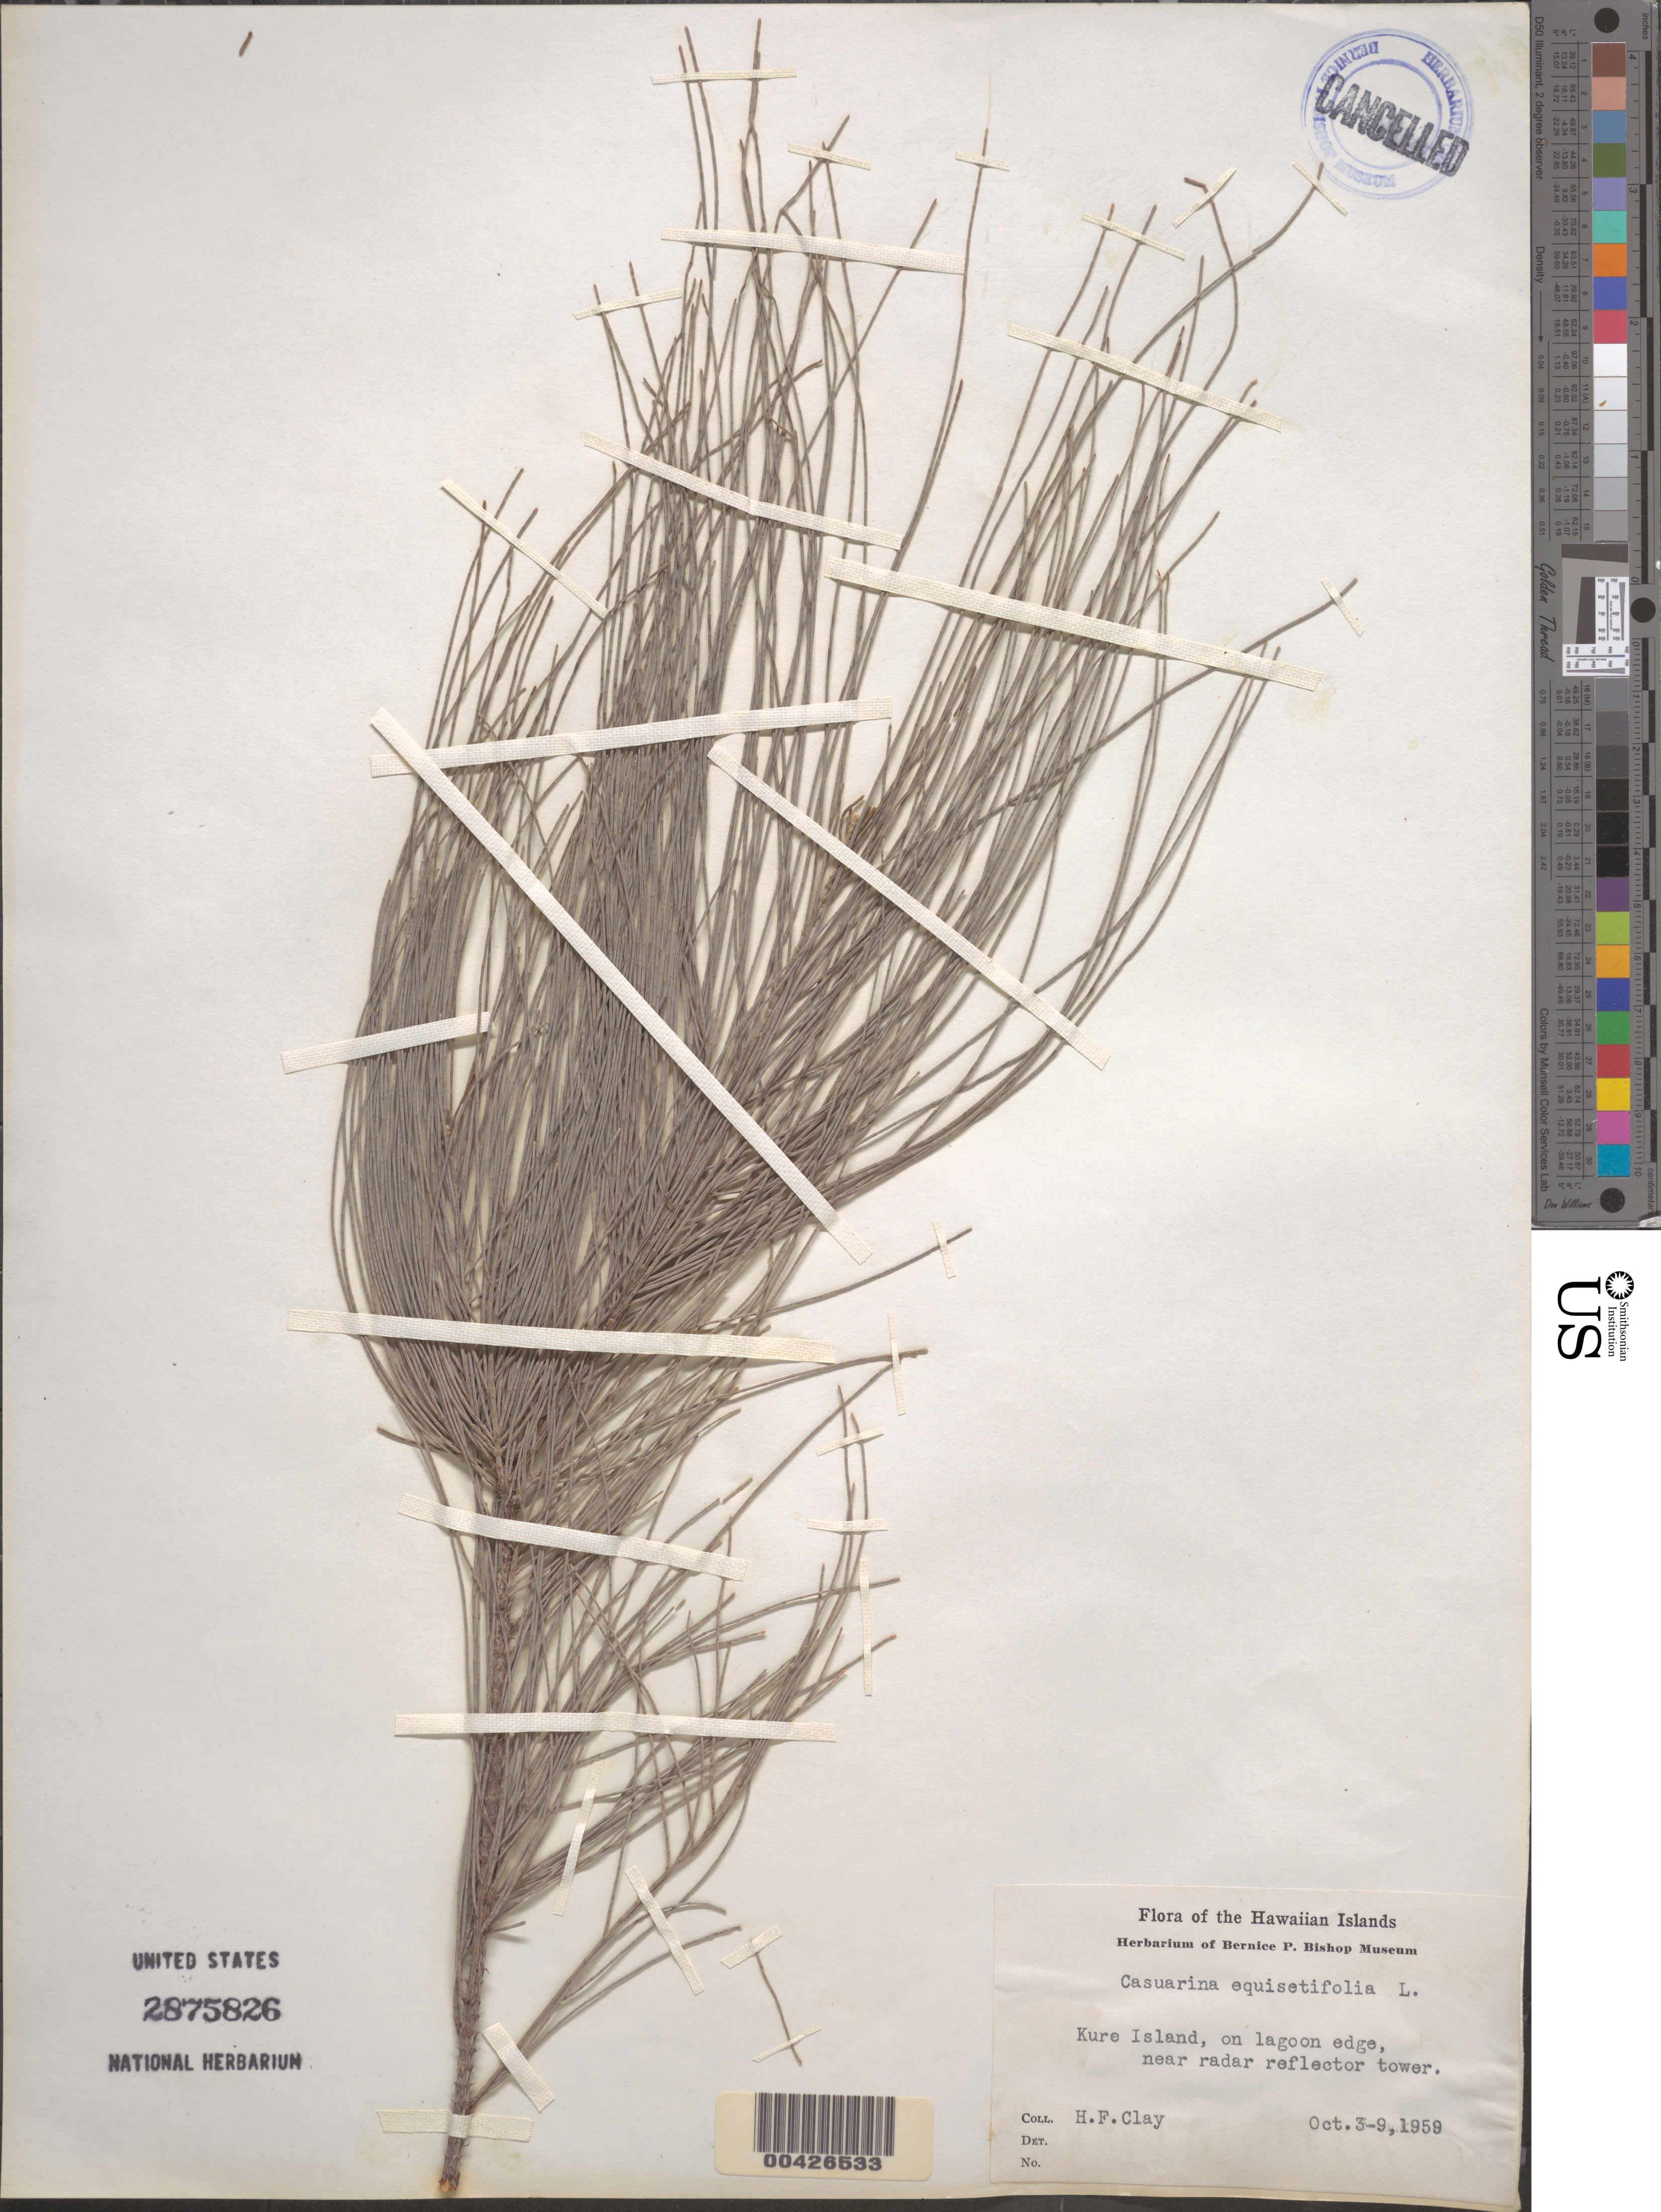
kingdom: Plantae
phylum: Tracheophyta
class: Magnoliopsida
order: Fagales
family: Casuarinaceae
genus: Casuarina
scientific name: Casuarina equisetifolia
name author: L.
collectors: H. Clay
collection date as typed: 3 Oct 1959 to 9 Oct 1959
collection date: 1959-10-03/1959-10-09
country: United States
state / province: Hawaii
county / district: Honolulu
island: Kure Atoll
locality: On lagoon edge, near radar reflector tower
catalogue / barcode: US 2875826